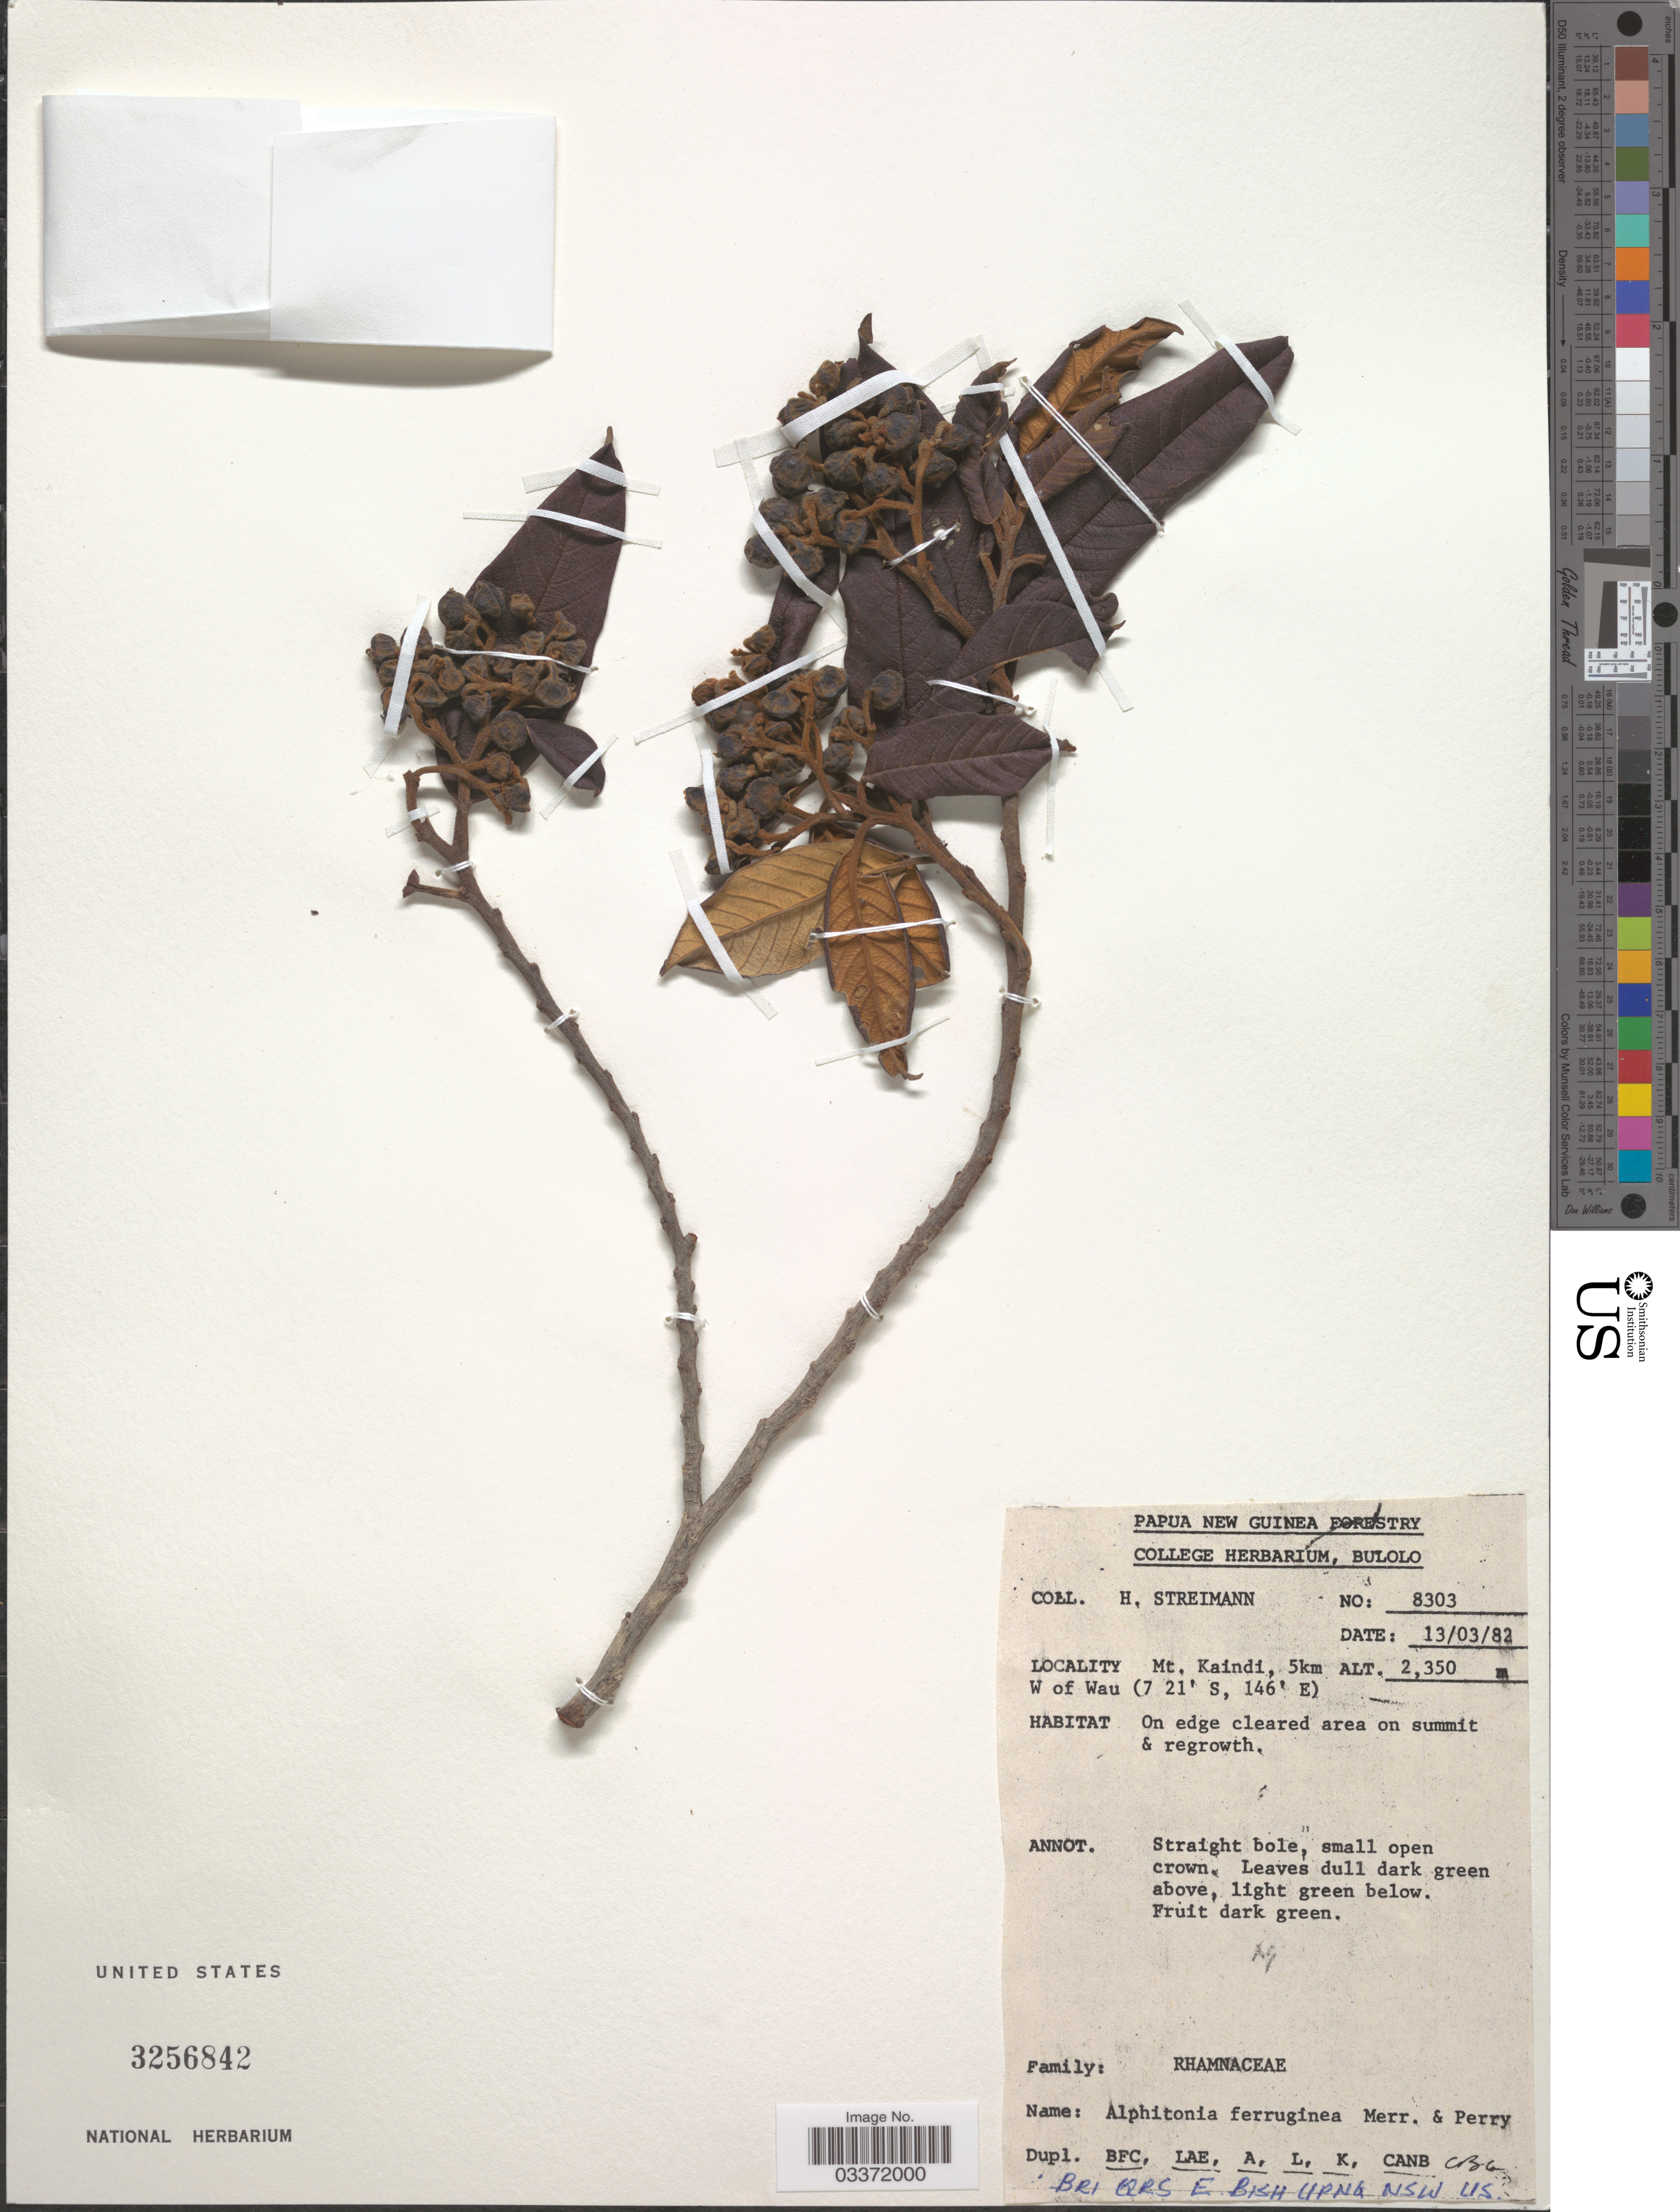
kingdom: Plantae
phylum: Tracheophyta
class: Magnoliopsida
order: Rosales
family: Rhamnaceae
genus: Alphitonia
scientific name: Alphitonia ferruginea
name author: Merr. & L.M. Perry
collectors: H. Streimann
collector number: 8303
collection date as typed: Transcribed d/m/y: 13/3/82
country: Papua New Guinea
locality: Mt. Kaindi, 5km. On edge cleared area on summit & regrowth.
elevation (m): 2350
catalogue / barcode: US 3256842